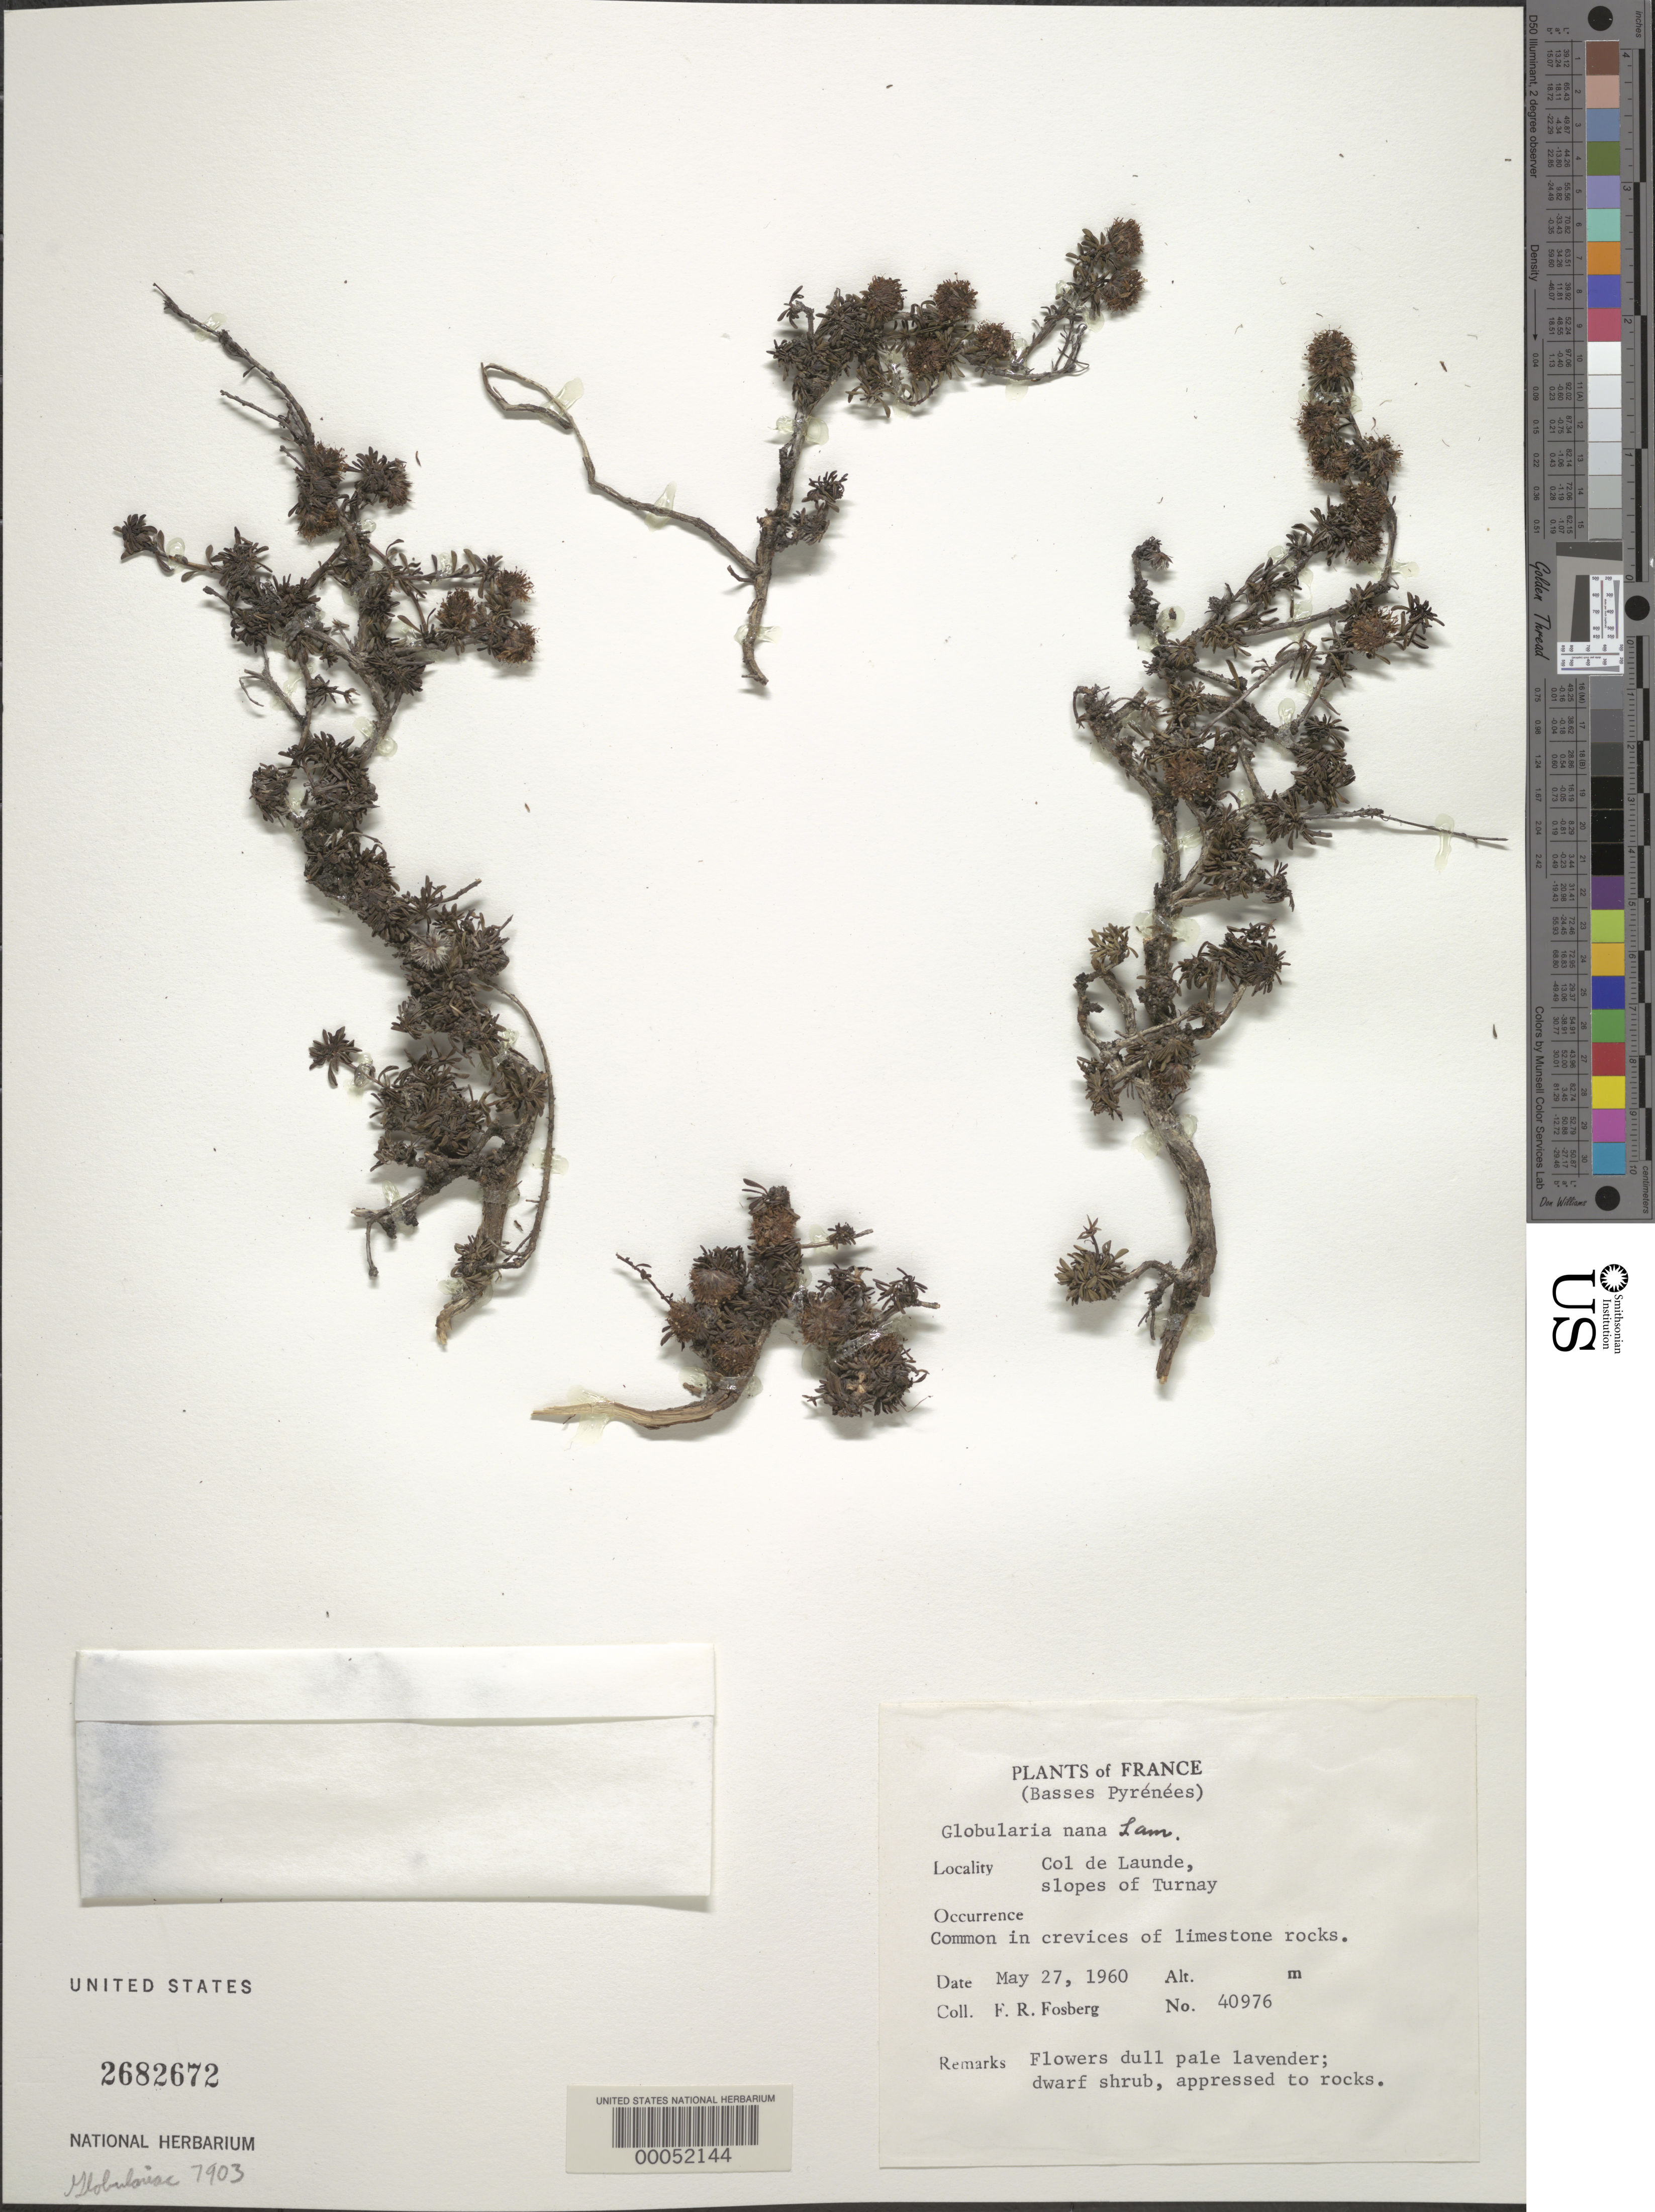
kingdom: Plantae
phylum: Tracheophyta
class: Magnoliopsida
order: Lamiales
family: Plantaginaceae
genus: Globularia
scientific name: Globularia nana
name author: Lam.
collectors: F. R. Fosberg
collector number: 40976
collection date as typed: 27 May 1960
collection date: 1960-05-27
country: France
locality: Col de launde, slopes of turnay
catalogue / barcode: US 2682672